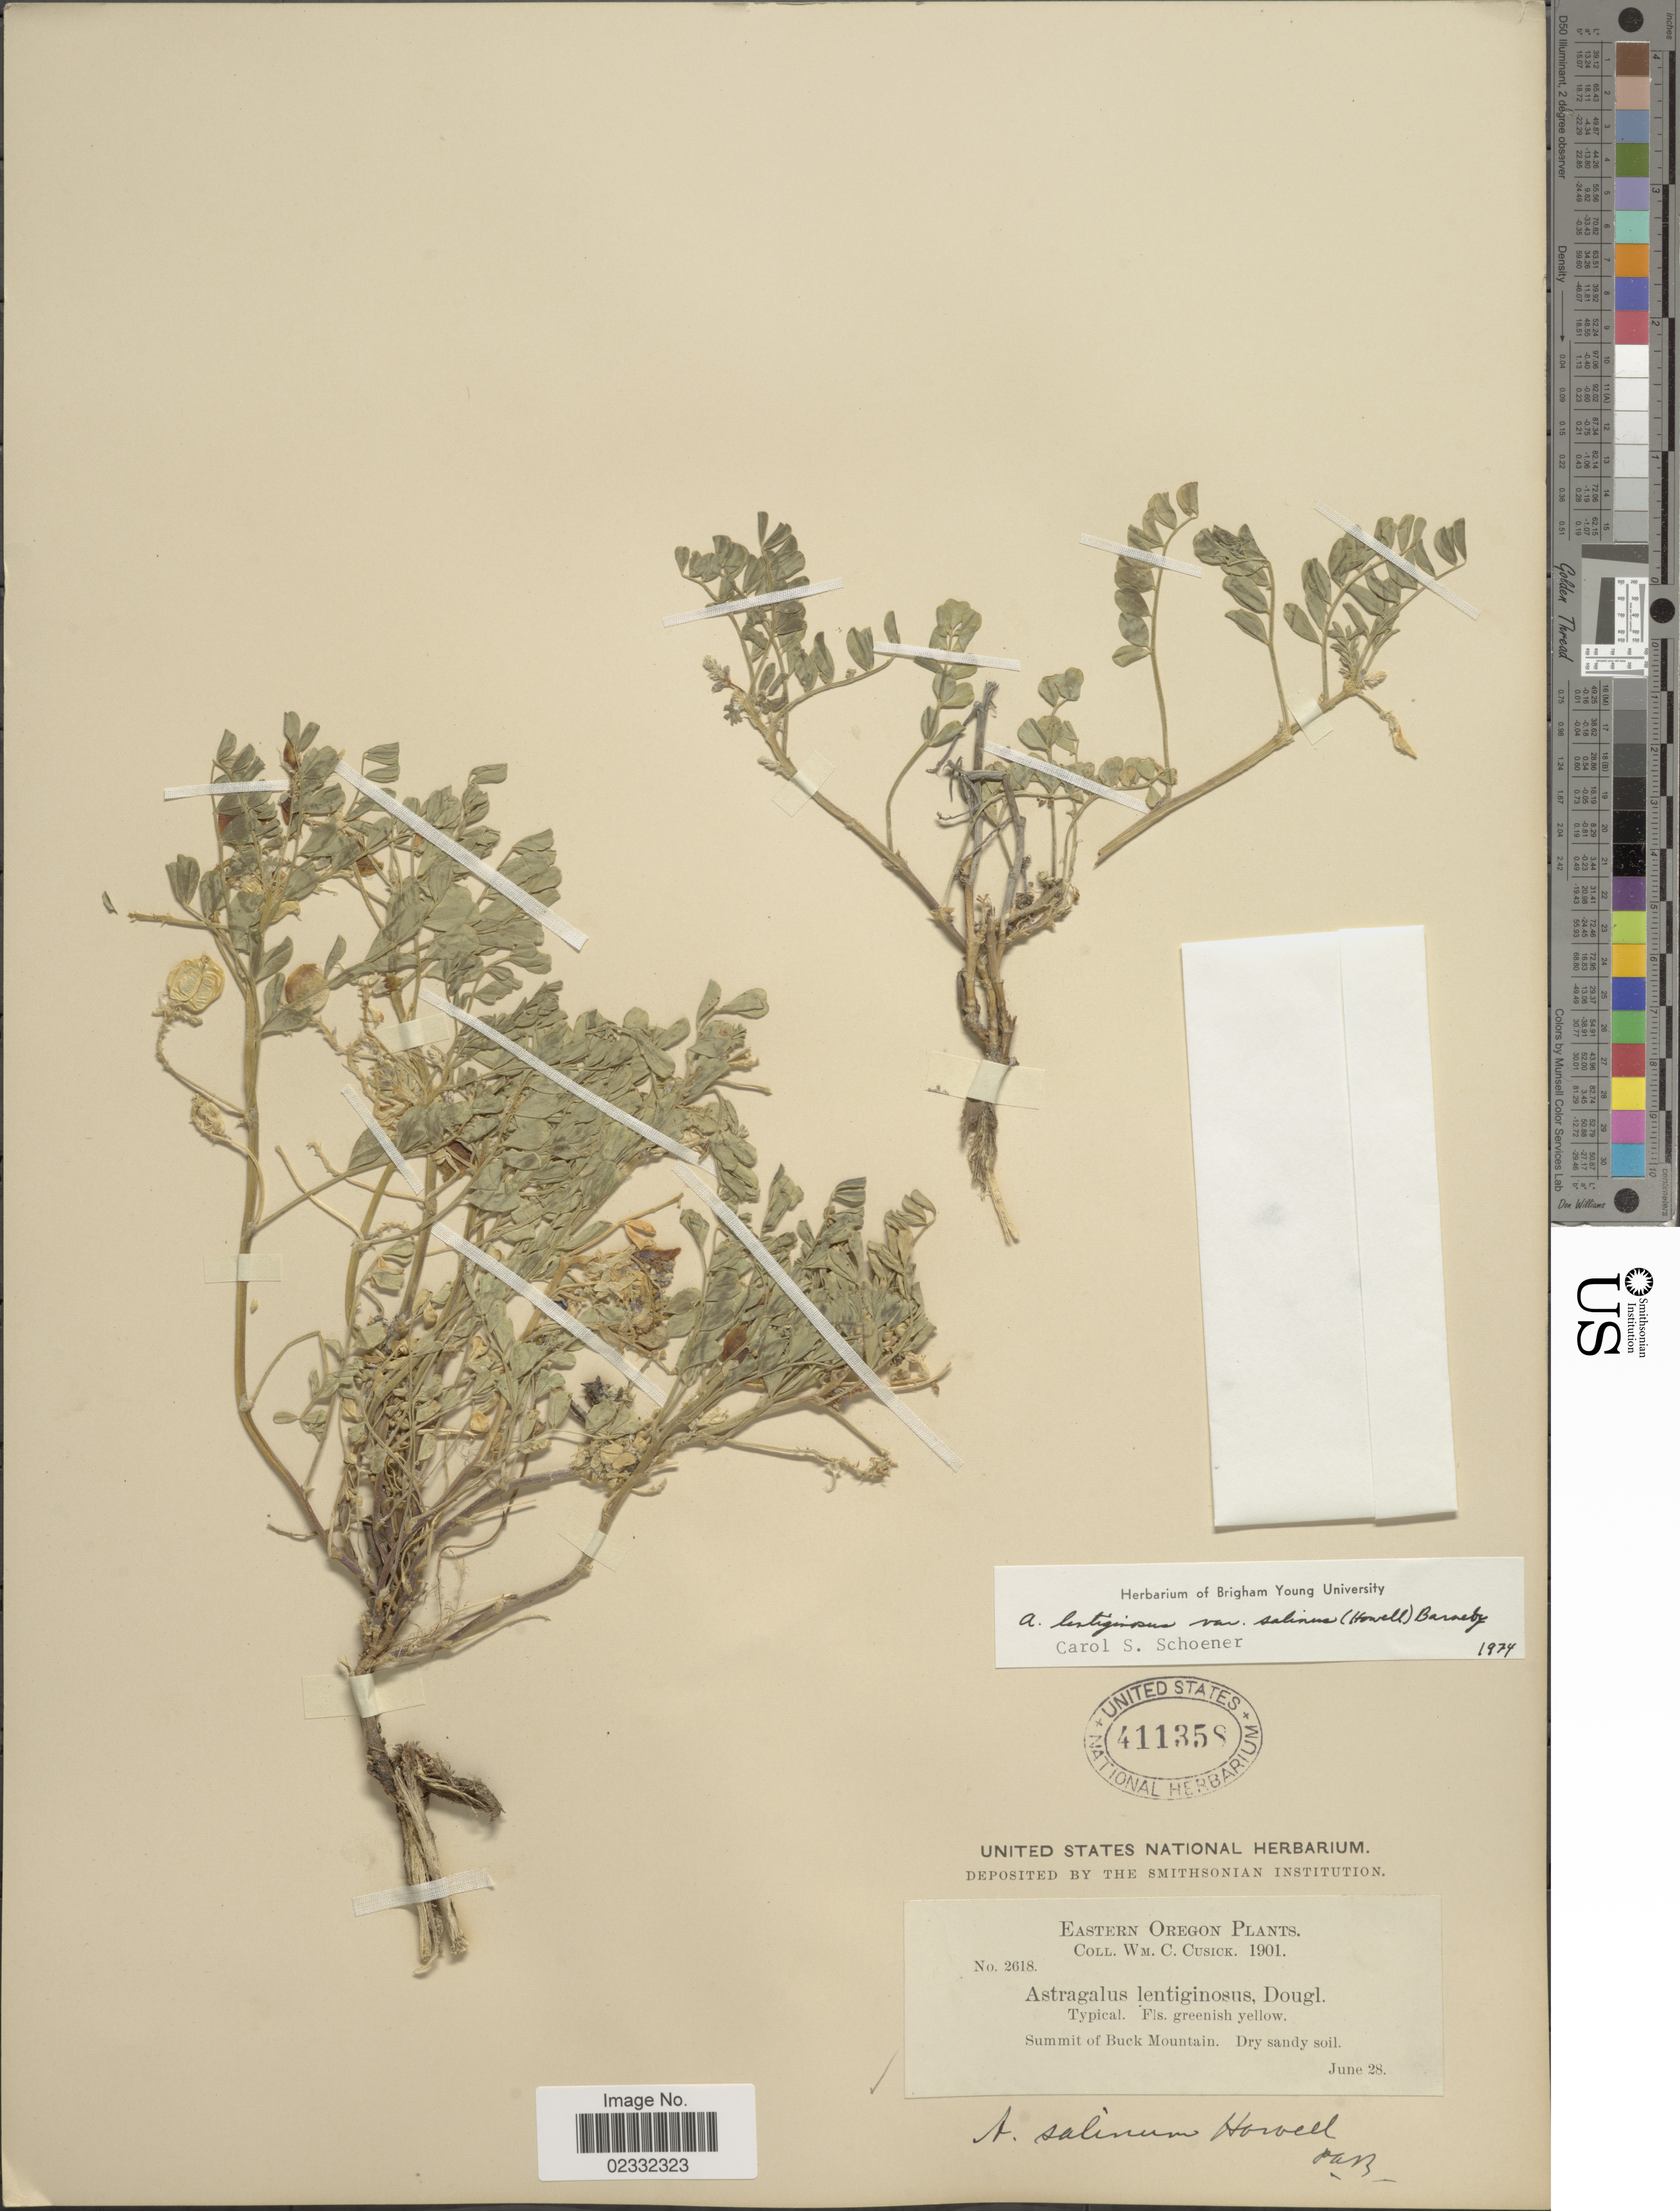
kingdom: Plantae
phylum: Tracheophyta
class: Magnoliopsida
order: Fabales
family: Fabaceae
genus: Astragalus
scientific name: Astragalus lentiginosus var. salinus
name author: (Howell) Barneby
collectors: W. C. Cusick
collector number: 2618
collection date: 1901-06-28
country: United States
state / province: Oregon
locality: Summit of Buck Mountain.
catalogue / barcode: US 411358